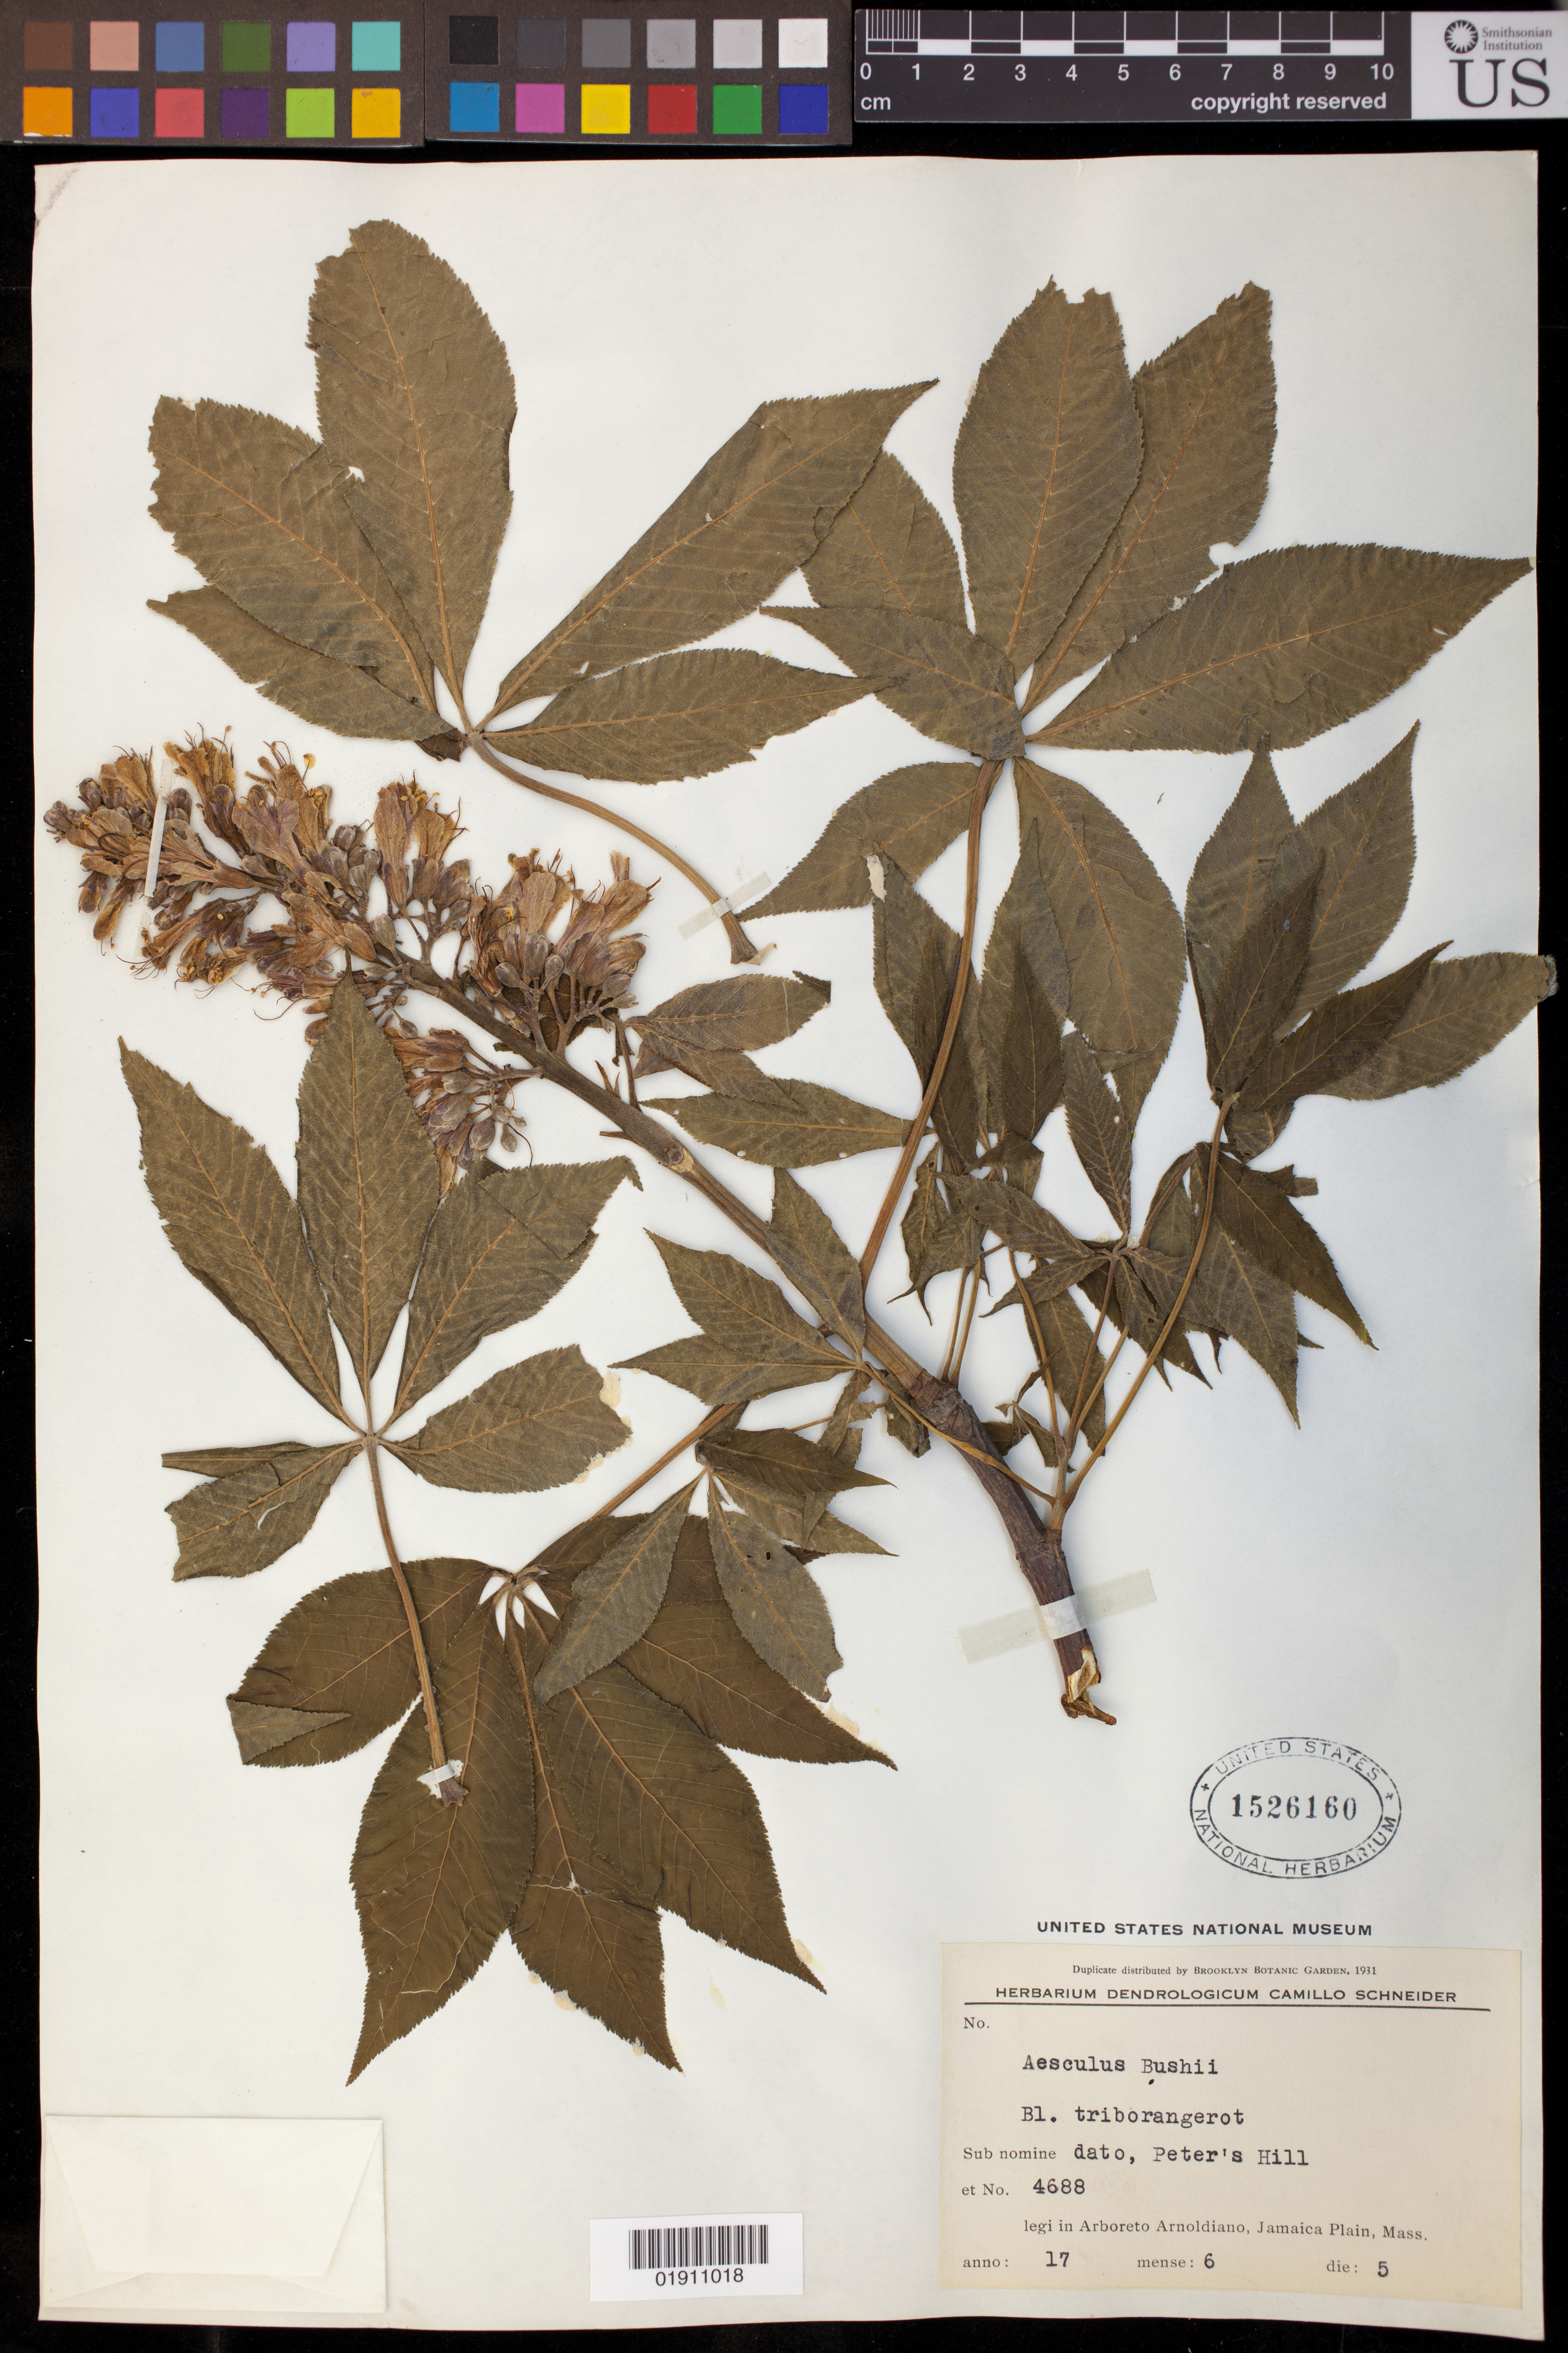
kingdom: Plantae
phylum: Tracheophyta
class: Magnoliopsida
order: Sapindales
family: Sapindaceae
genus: Aesculus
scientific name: Aesculus x bushii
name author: C.K. Schneid.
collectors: C. K. Schneider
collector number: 4688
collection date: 1917-06-05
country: United States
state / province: Massachusetts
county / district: Suffolk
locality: in Arboreto [arboretum] Arnoldiano, Jamaica Plain; Peter's Hill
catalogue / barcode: US 1526160